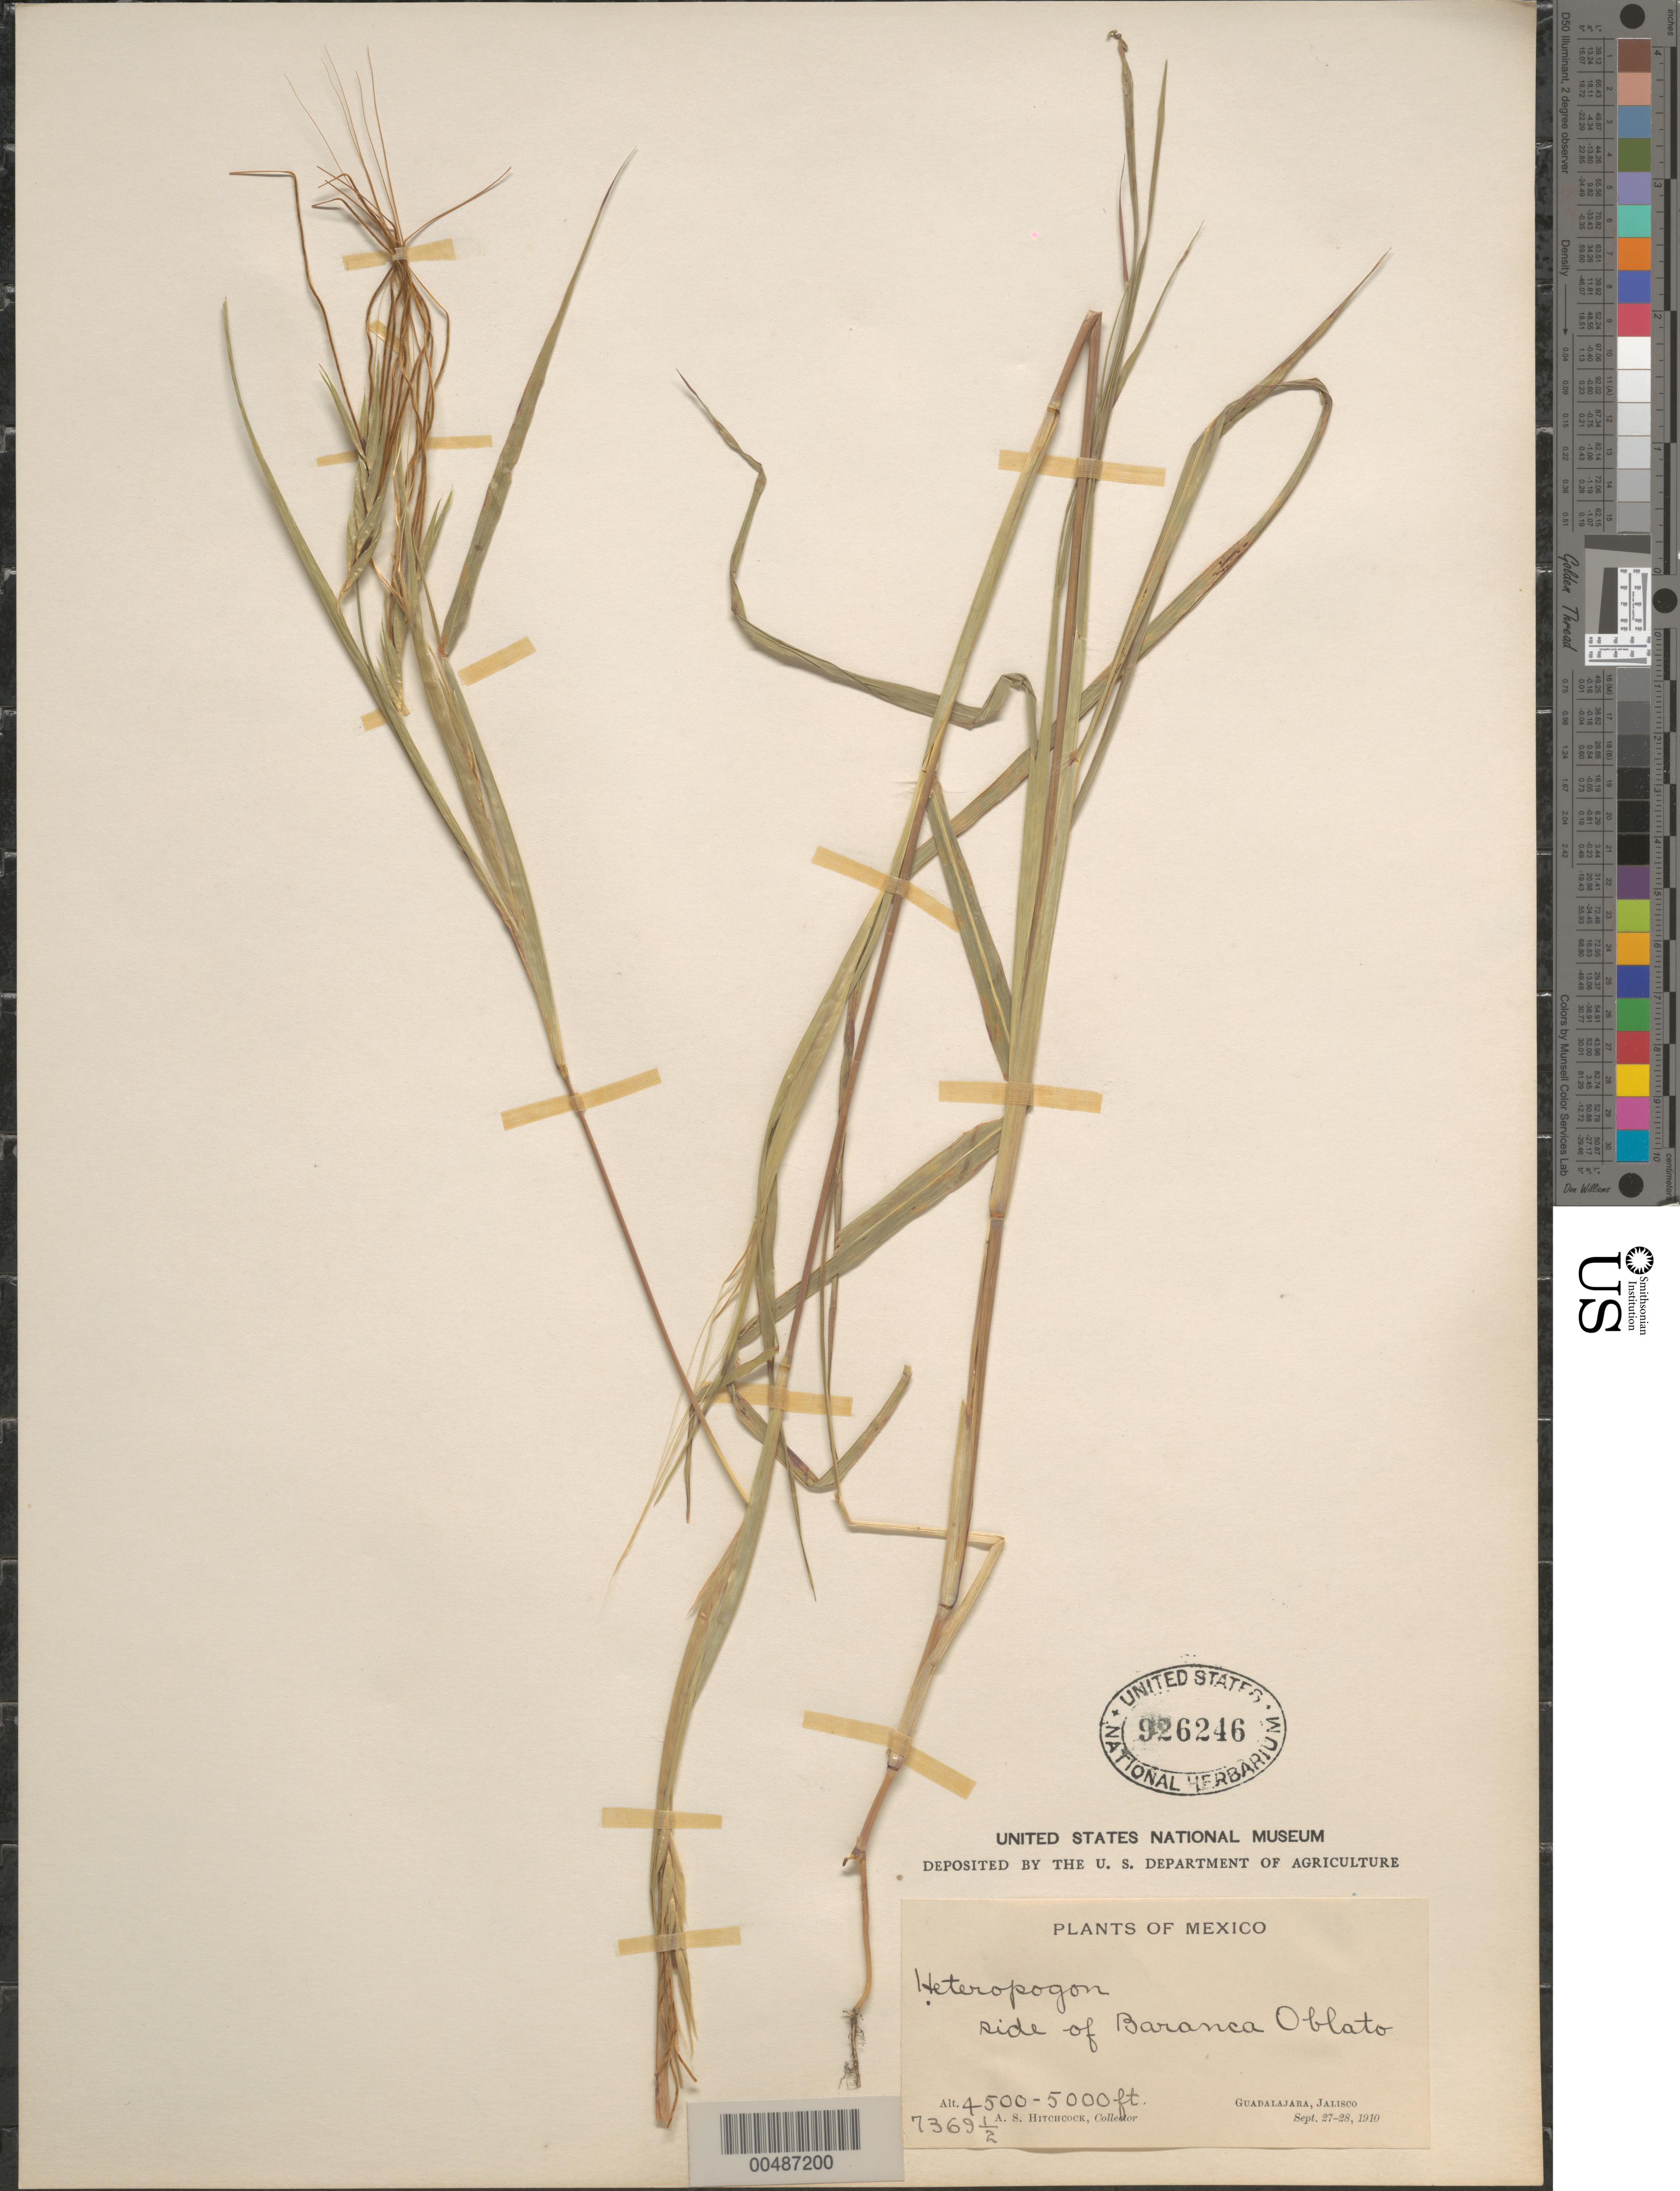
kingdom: Plantae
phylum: Tracheophyta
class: Liliopsida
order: Poales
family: Poaceae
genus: Heteropogon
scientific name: Heteropogon melanocarpus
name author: (Elliott) Benth.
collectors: A. S. Hitchcock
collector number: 7369 1/2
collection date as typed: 27 Sep 1910 to 28 Sep 1910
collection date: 1910-09-27/1910-09-28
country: Mexico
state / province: Jalisco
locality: Guadalajara, side of Baranca Oblato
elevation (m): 1372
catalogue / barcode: US 926246